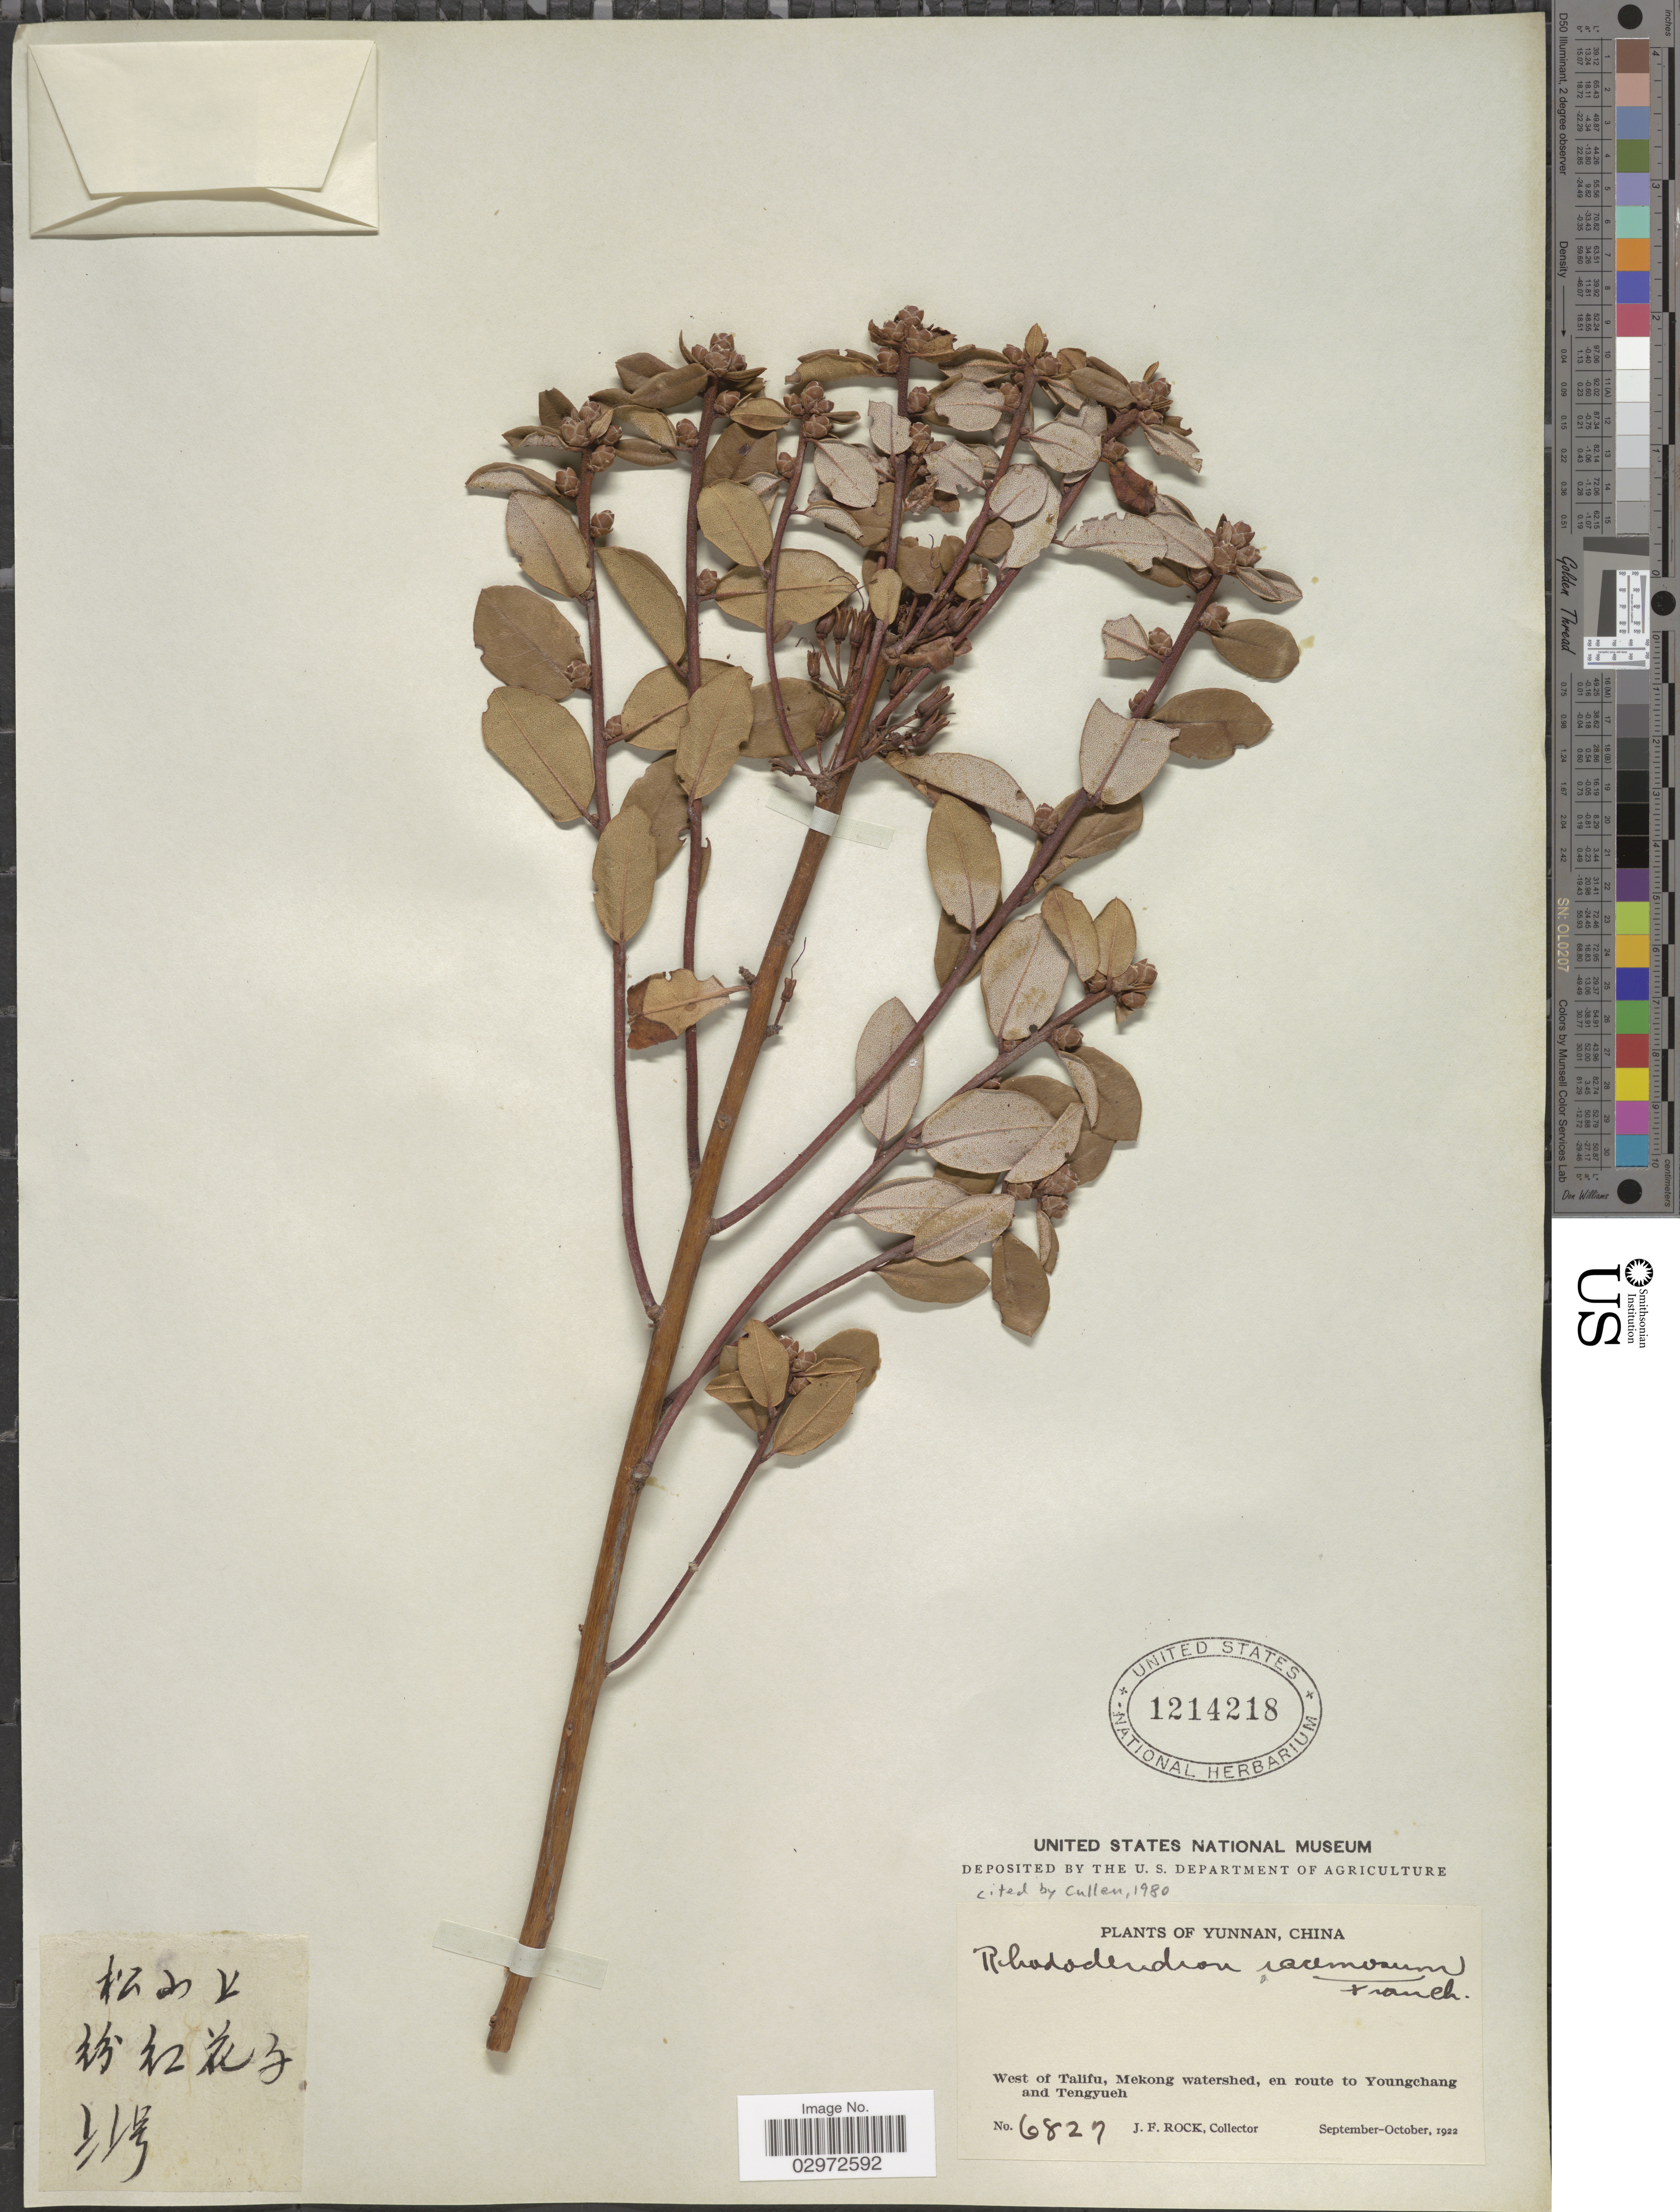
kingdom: Plantae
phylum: Tracheophyta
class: Magnoliopsida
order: Ericales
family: Ericaceae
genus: Rhododendron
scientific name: Rhododendron racemosum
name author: Franch.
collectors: J. Rock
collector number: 6827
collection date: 1922-09/1922-10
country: China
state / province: Yunnan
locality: West Talifu, Mekong watershed, en route to Youngchang and Tengyueh.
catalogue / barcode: US 1214218